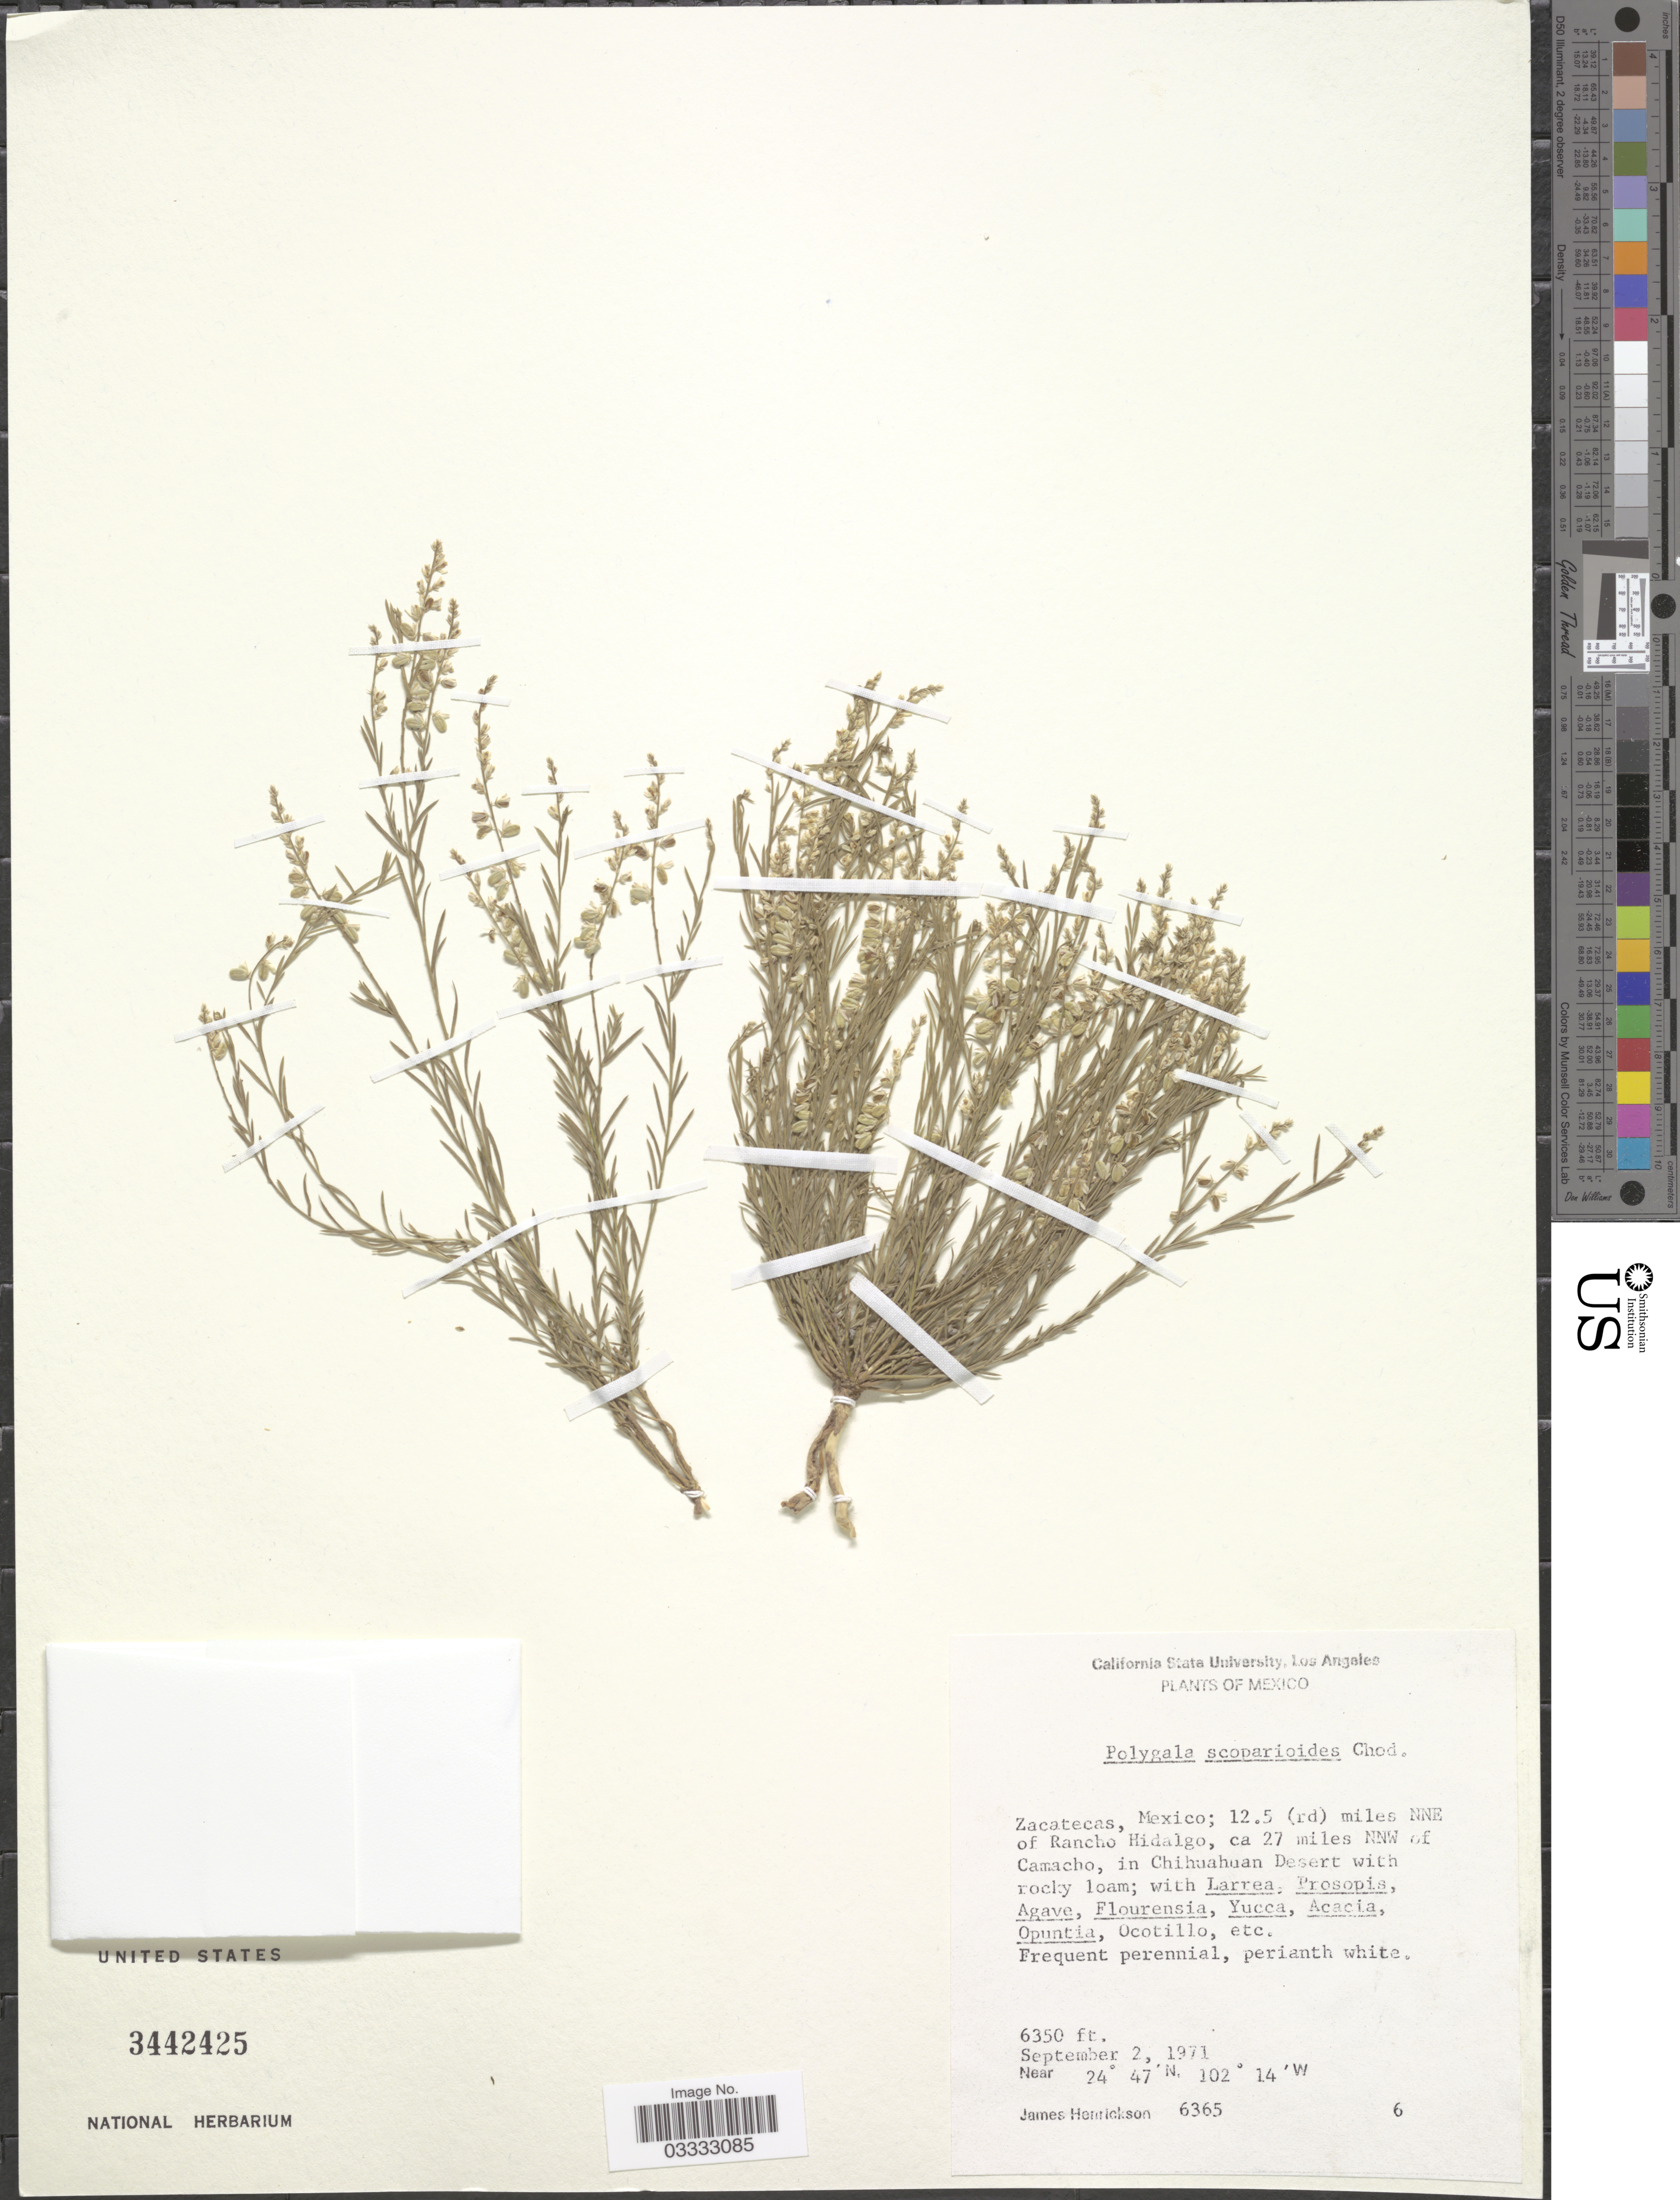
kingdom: Plantae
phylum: Tracheophyta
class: Magnoliopsida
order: Fabales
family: Polygalaceae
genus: Polygala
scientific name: Polygala scoparioides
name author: Chodat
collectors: J. Henrickson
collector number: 6365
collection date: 1971-09-02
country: Mexico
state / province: Zacatecas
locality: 12.5 (rd) miles NNE of Rancho Hidalgo, ca 27 miles NNW of Camacho, in Chihuahuan Desert.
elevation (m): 1935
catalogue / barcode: US 3442425